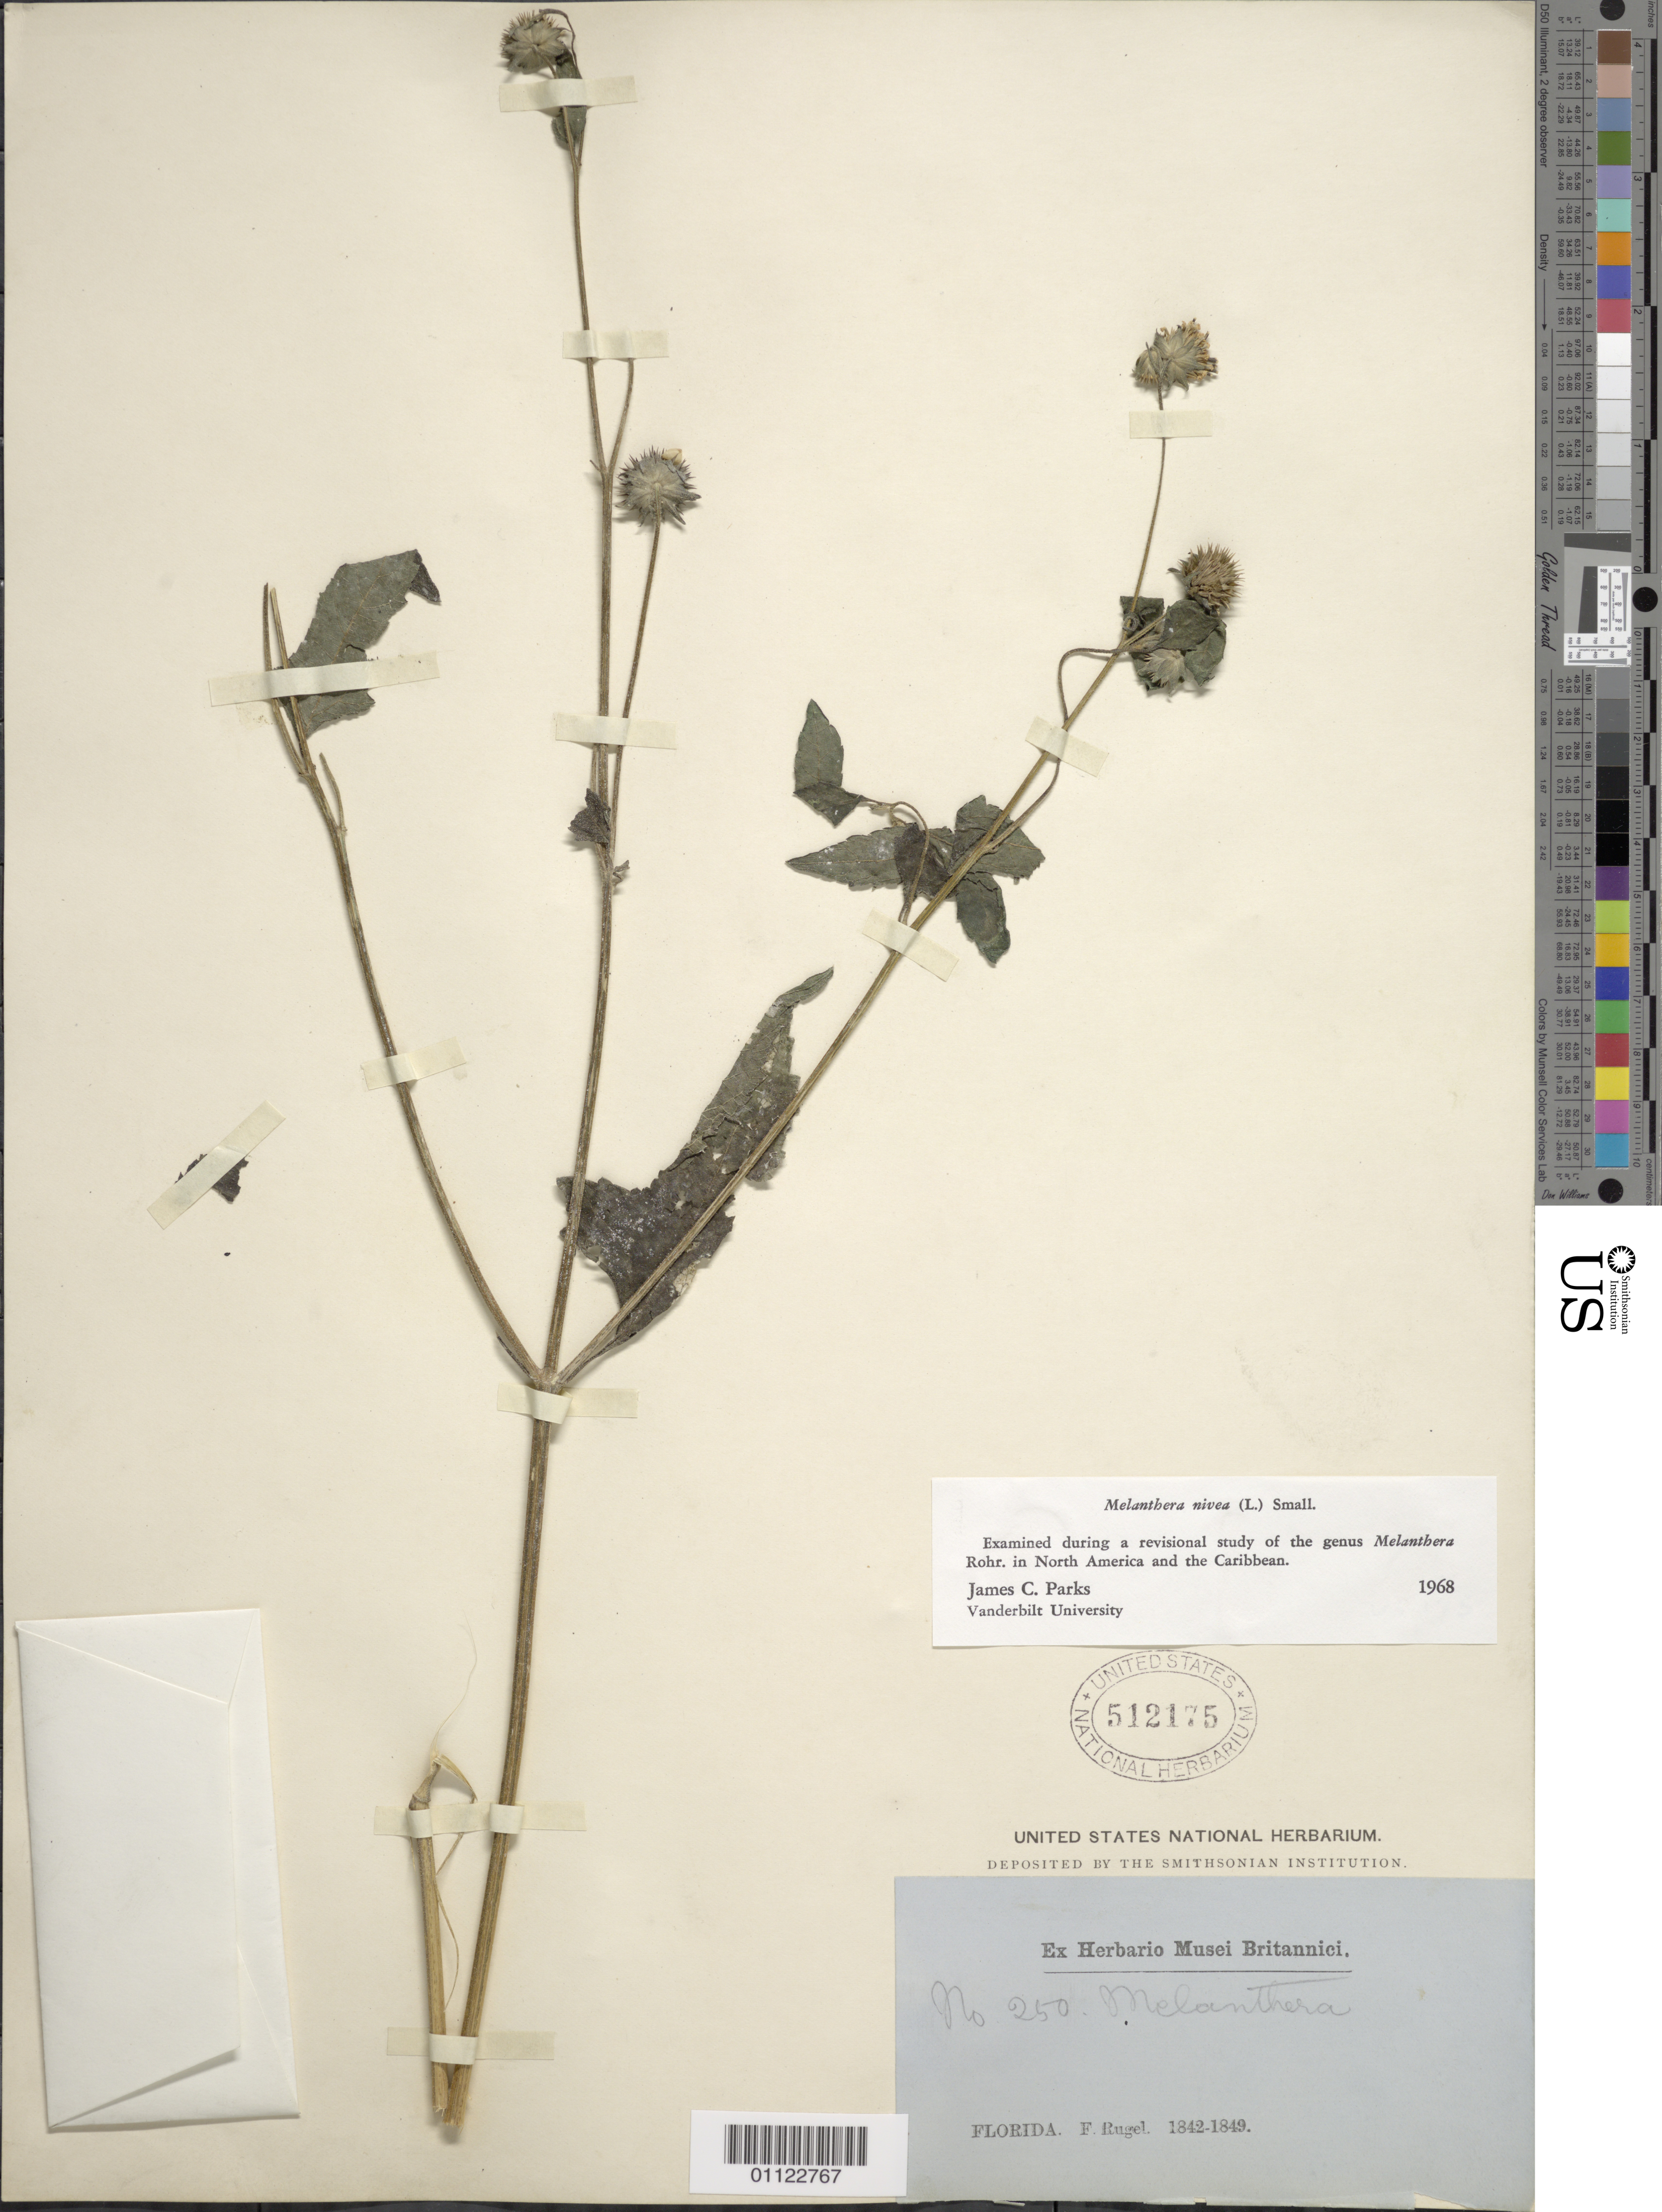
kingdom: Plantae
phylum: Tracheophyta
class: Magnoliopsida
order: Asterales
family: Asteraceae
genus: Melanthera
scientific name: Melanthera nivea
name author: (L.) Small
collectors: F. Rugel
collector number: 250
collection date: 1842/1849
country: United States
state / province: Florida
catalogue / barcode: US 512175